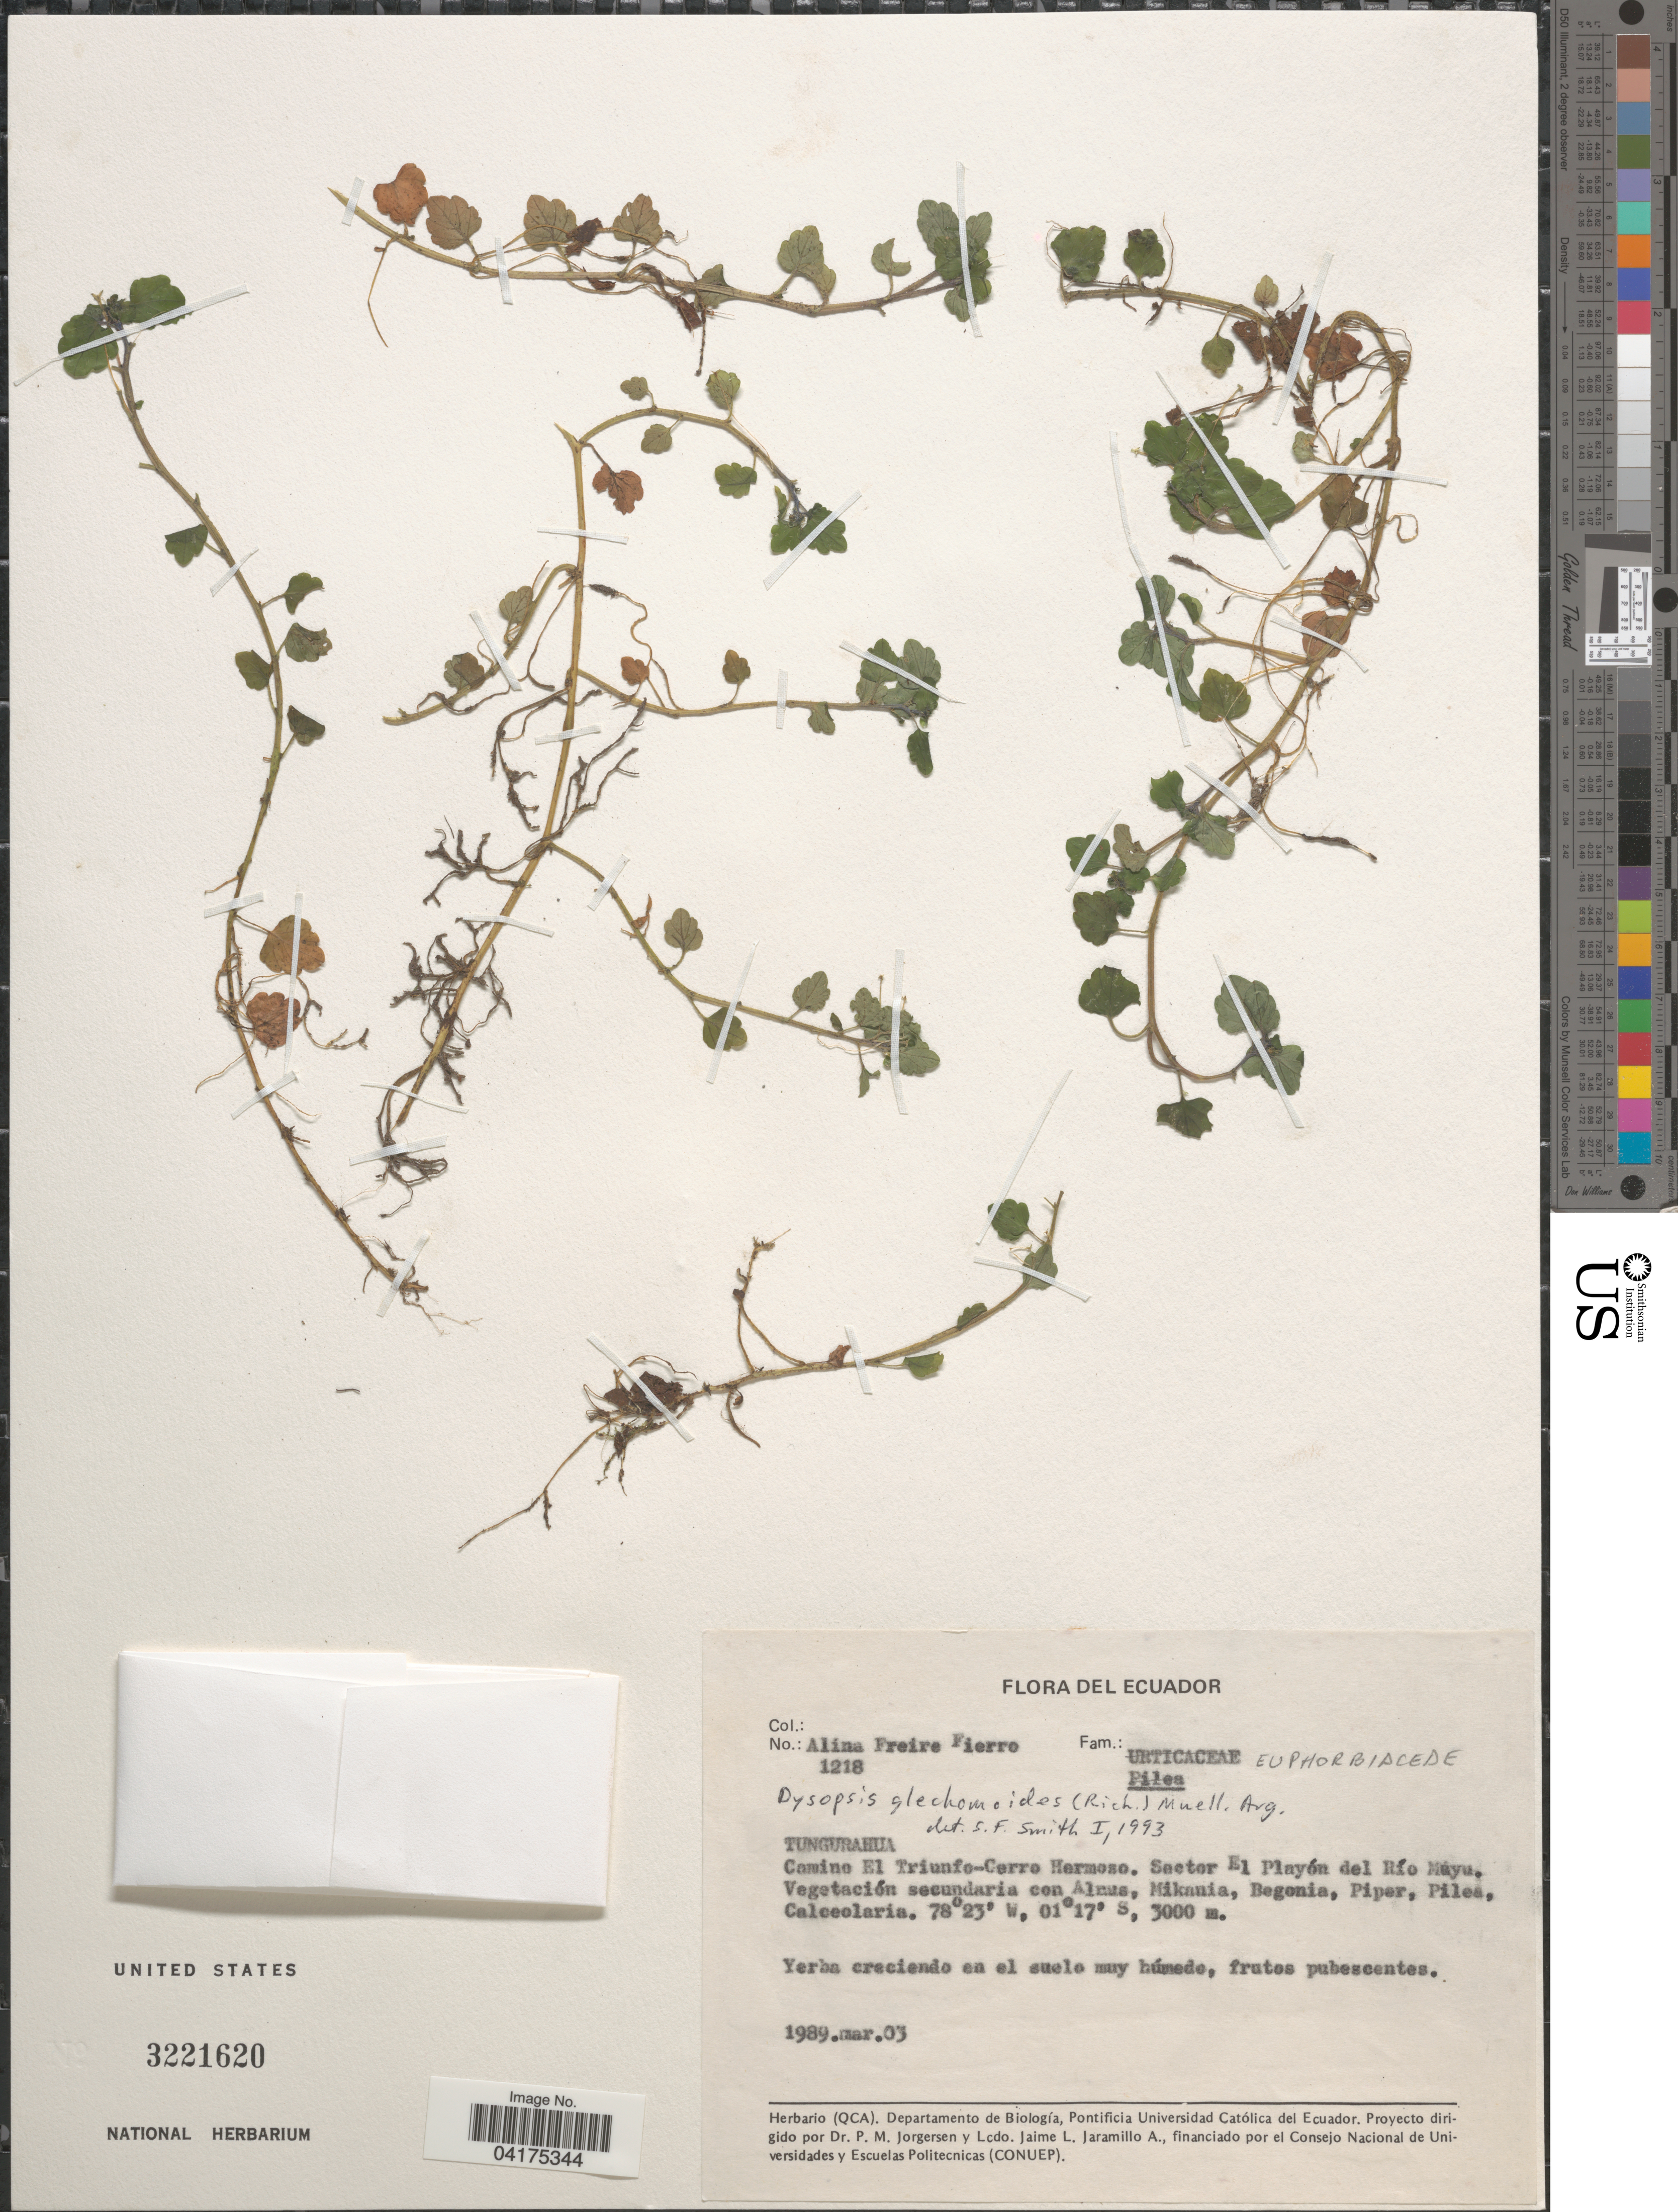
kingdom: Plantae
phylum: Tracheophyta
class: Magnoliopsida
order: Malpighiales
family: Euphorbiaceae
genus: Dysopsis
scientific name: Dysopsis glechomoides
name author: (A. Rich.) Müll. Arg.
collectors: A. Freire-Fierro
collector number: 1218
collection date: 1989-03-03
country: Ecuador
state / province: Tungurahua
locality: Camino El Triunfo-Cerro Hermoso. Sector El Playón del Río Mayu.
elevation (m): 3000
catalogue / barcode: US 3221620